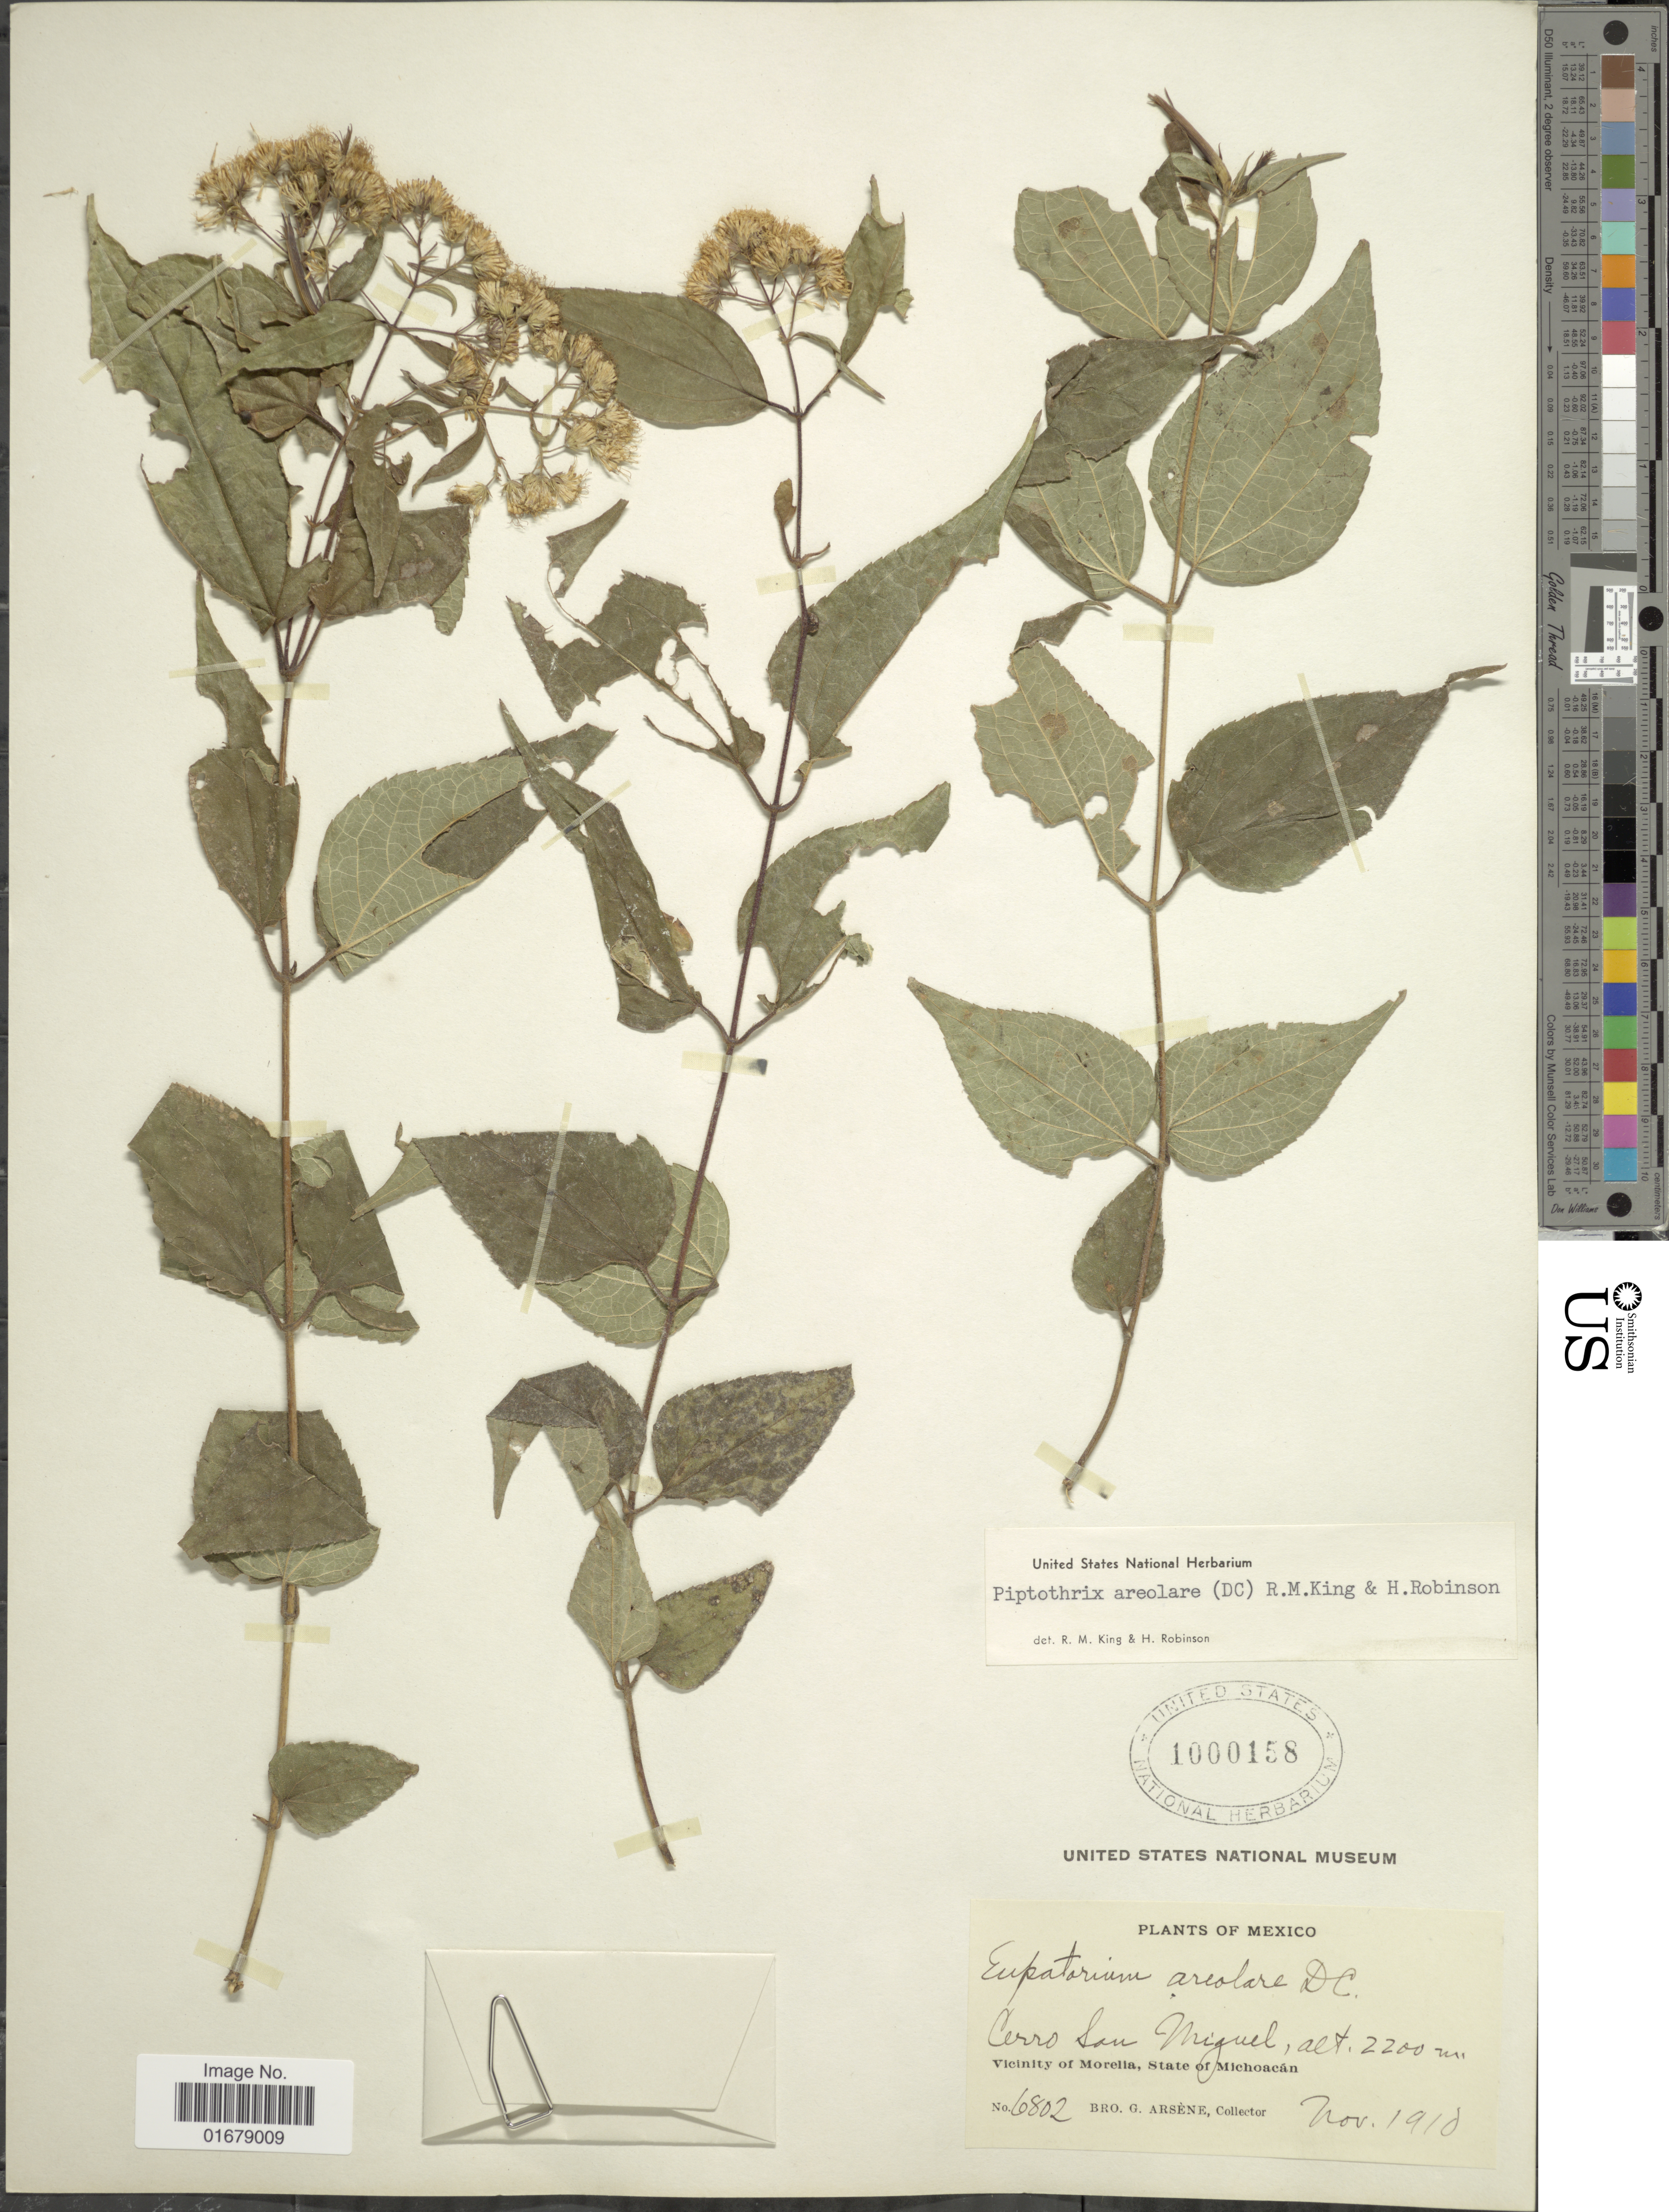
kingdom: Plantae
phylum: Tracheophyta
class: Magnoliopsida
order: Asterales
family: Asteraceae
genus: Piptothrix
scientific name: Piptothrix areolaris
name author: (DC.) R.M. King & H. Rob.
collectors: Bro. G. Arsène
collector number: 6802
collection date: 1918-11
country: Mexico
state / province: Michoacán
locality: Mexico. Cerro San Miguel. Vicinity of Morelia. State of Michoacán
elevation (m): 2200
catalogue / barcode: US 1000158